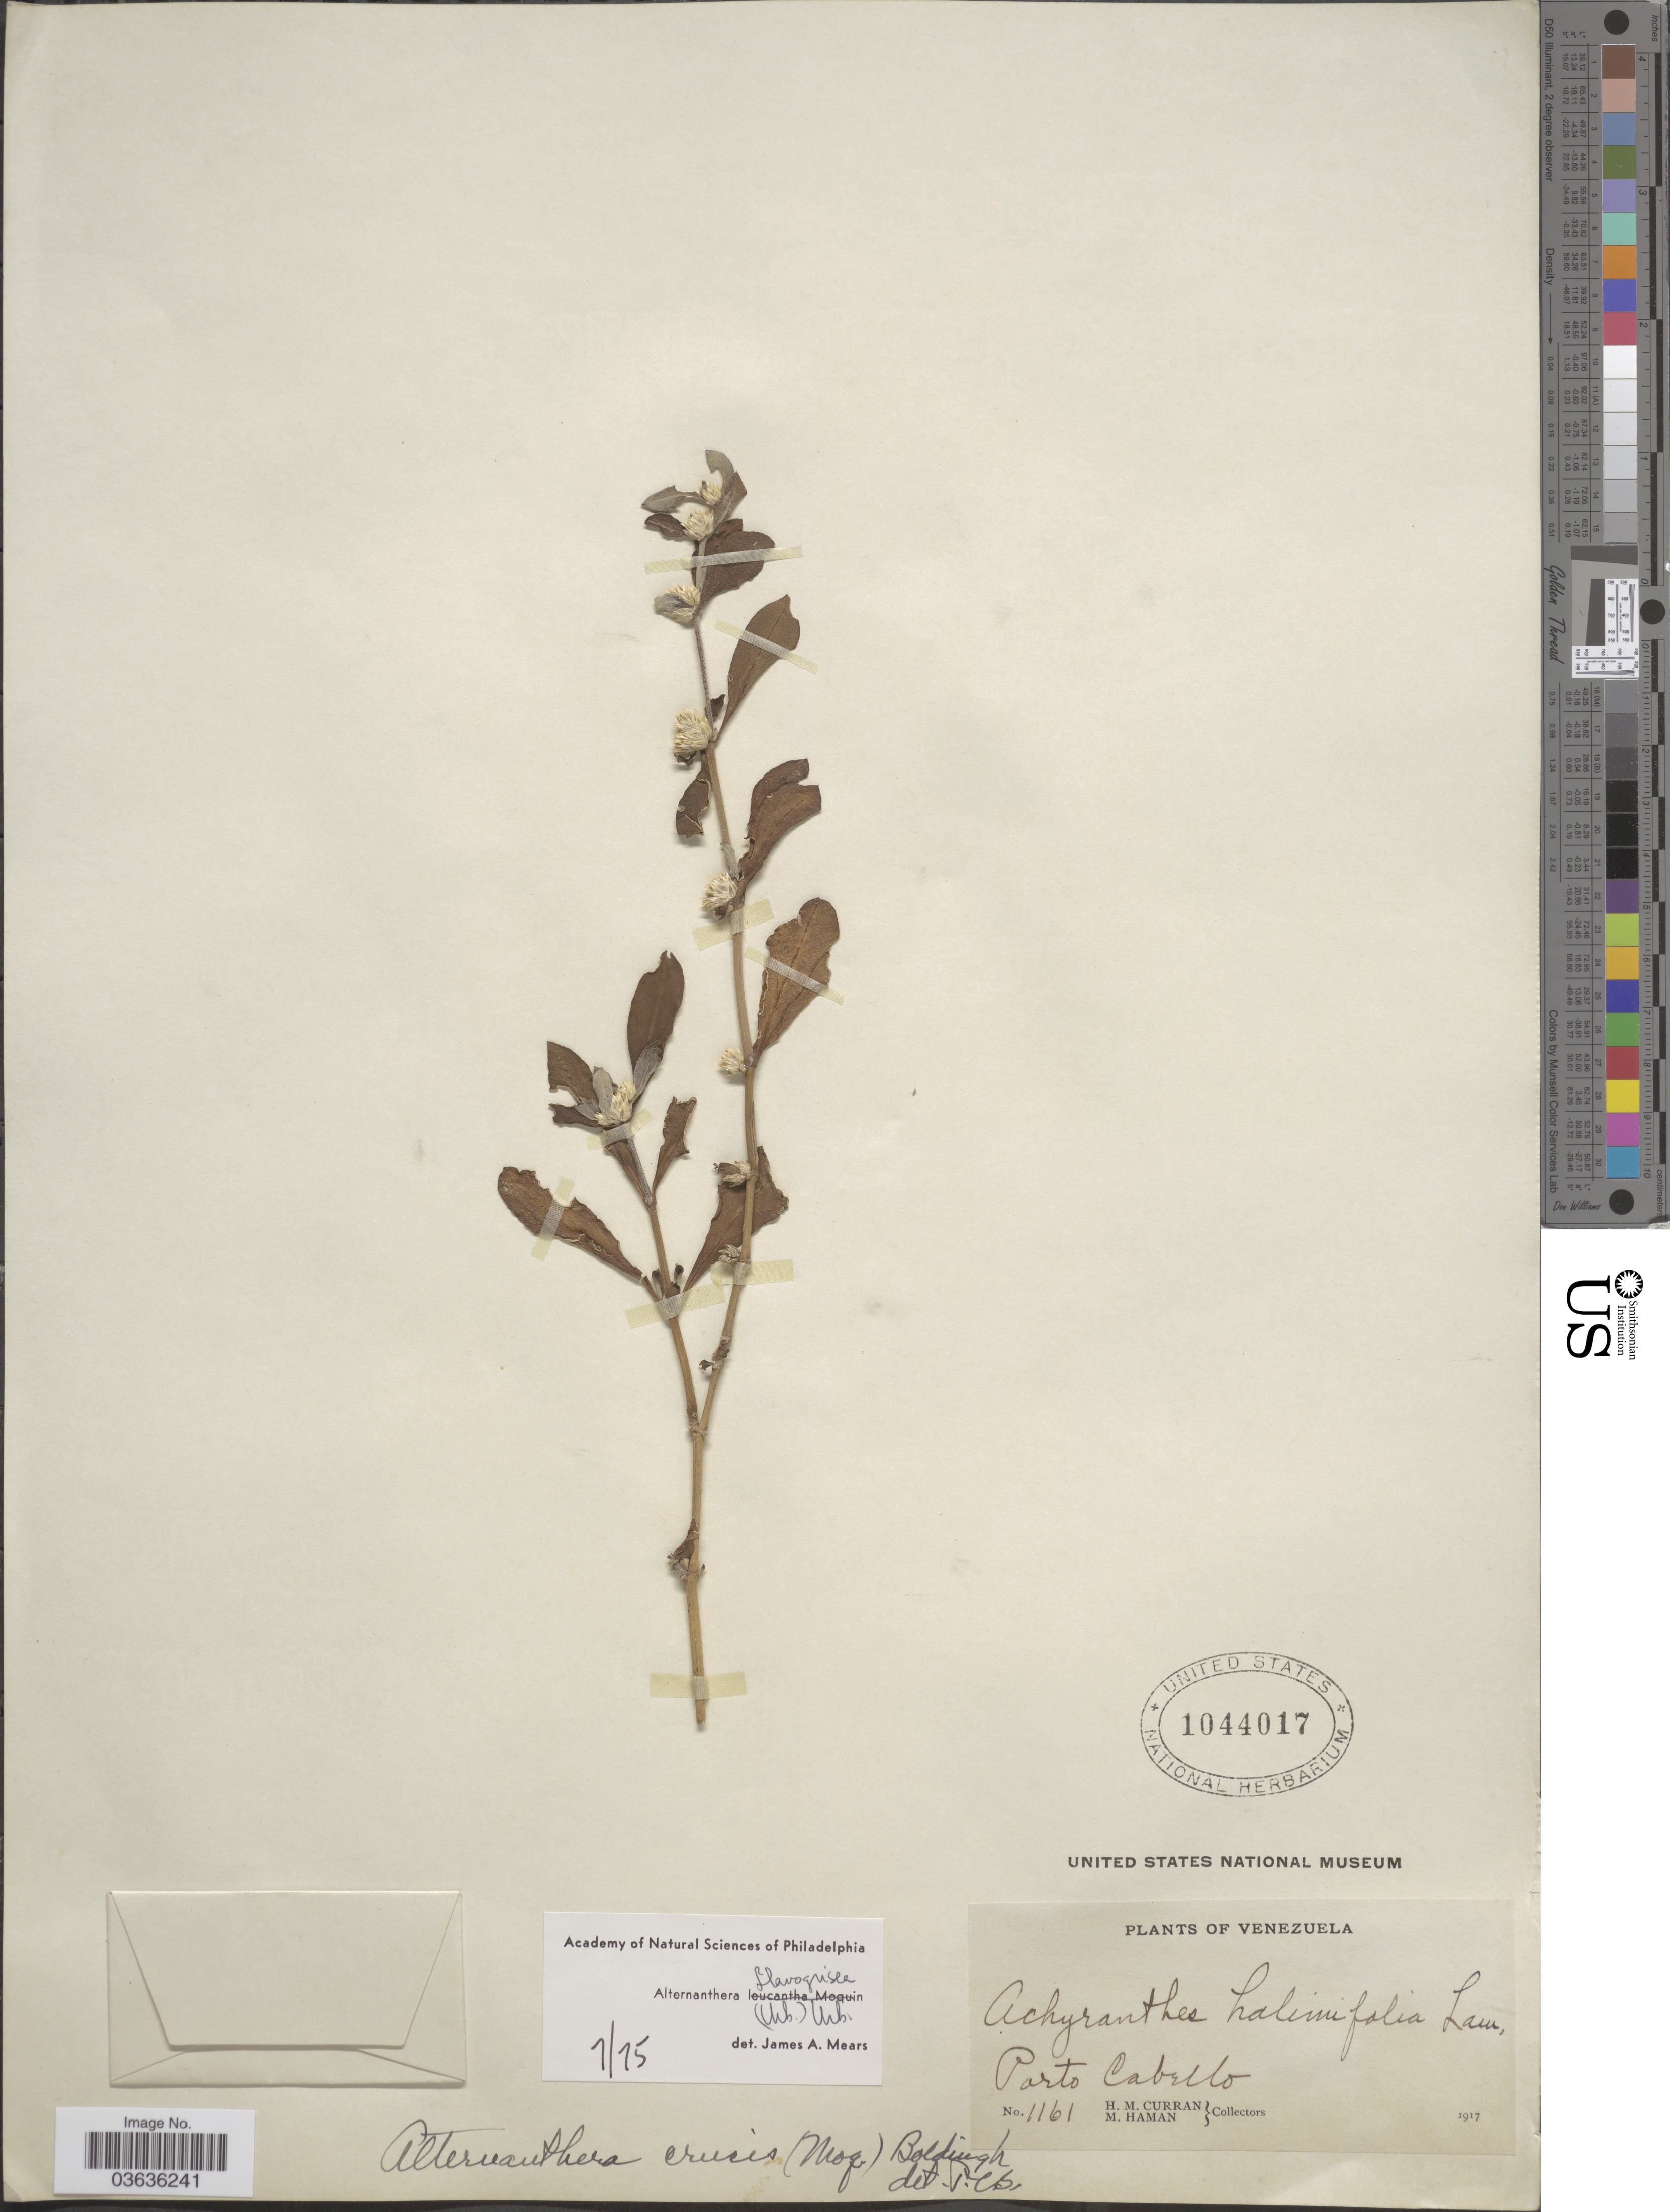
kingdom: Plantae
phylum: Tracheophyta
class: Magnoliopsida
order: Caryophyllales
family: Amaranthaceae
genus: Alternanthera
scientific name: Alternanthera flavogrisea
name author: Urb.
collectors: H. M. Curran & M. Haman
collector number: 1161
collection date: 1917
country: Venezuela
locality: Porto Cabello.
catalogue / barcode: US 1044017